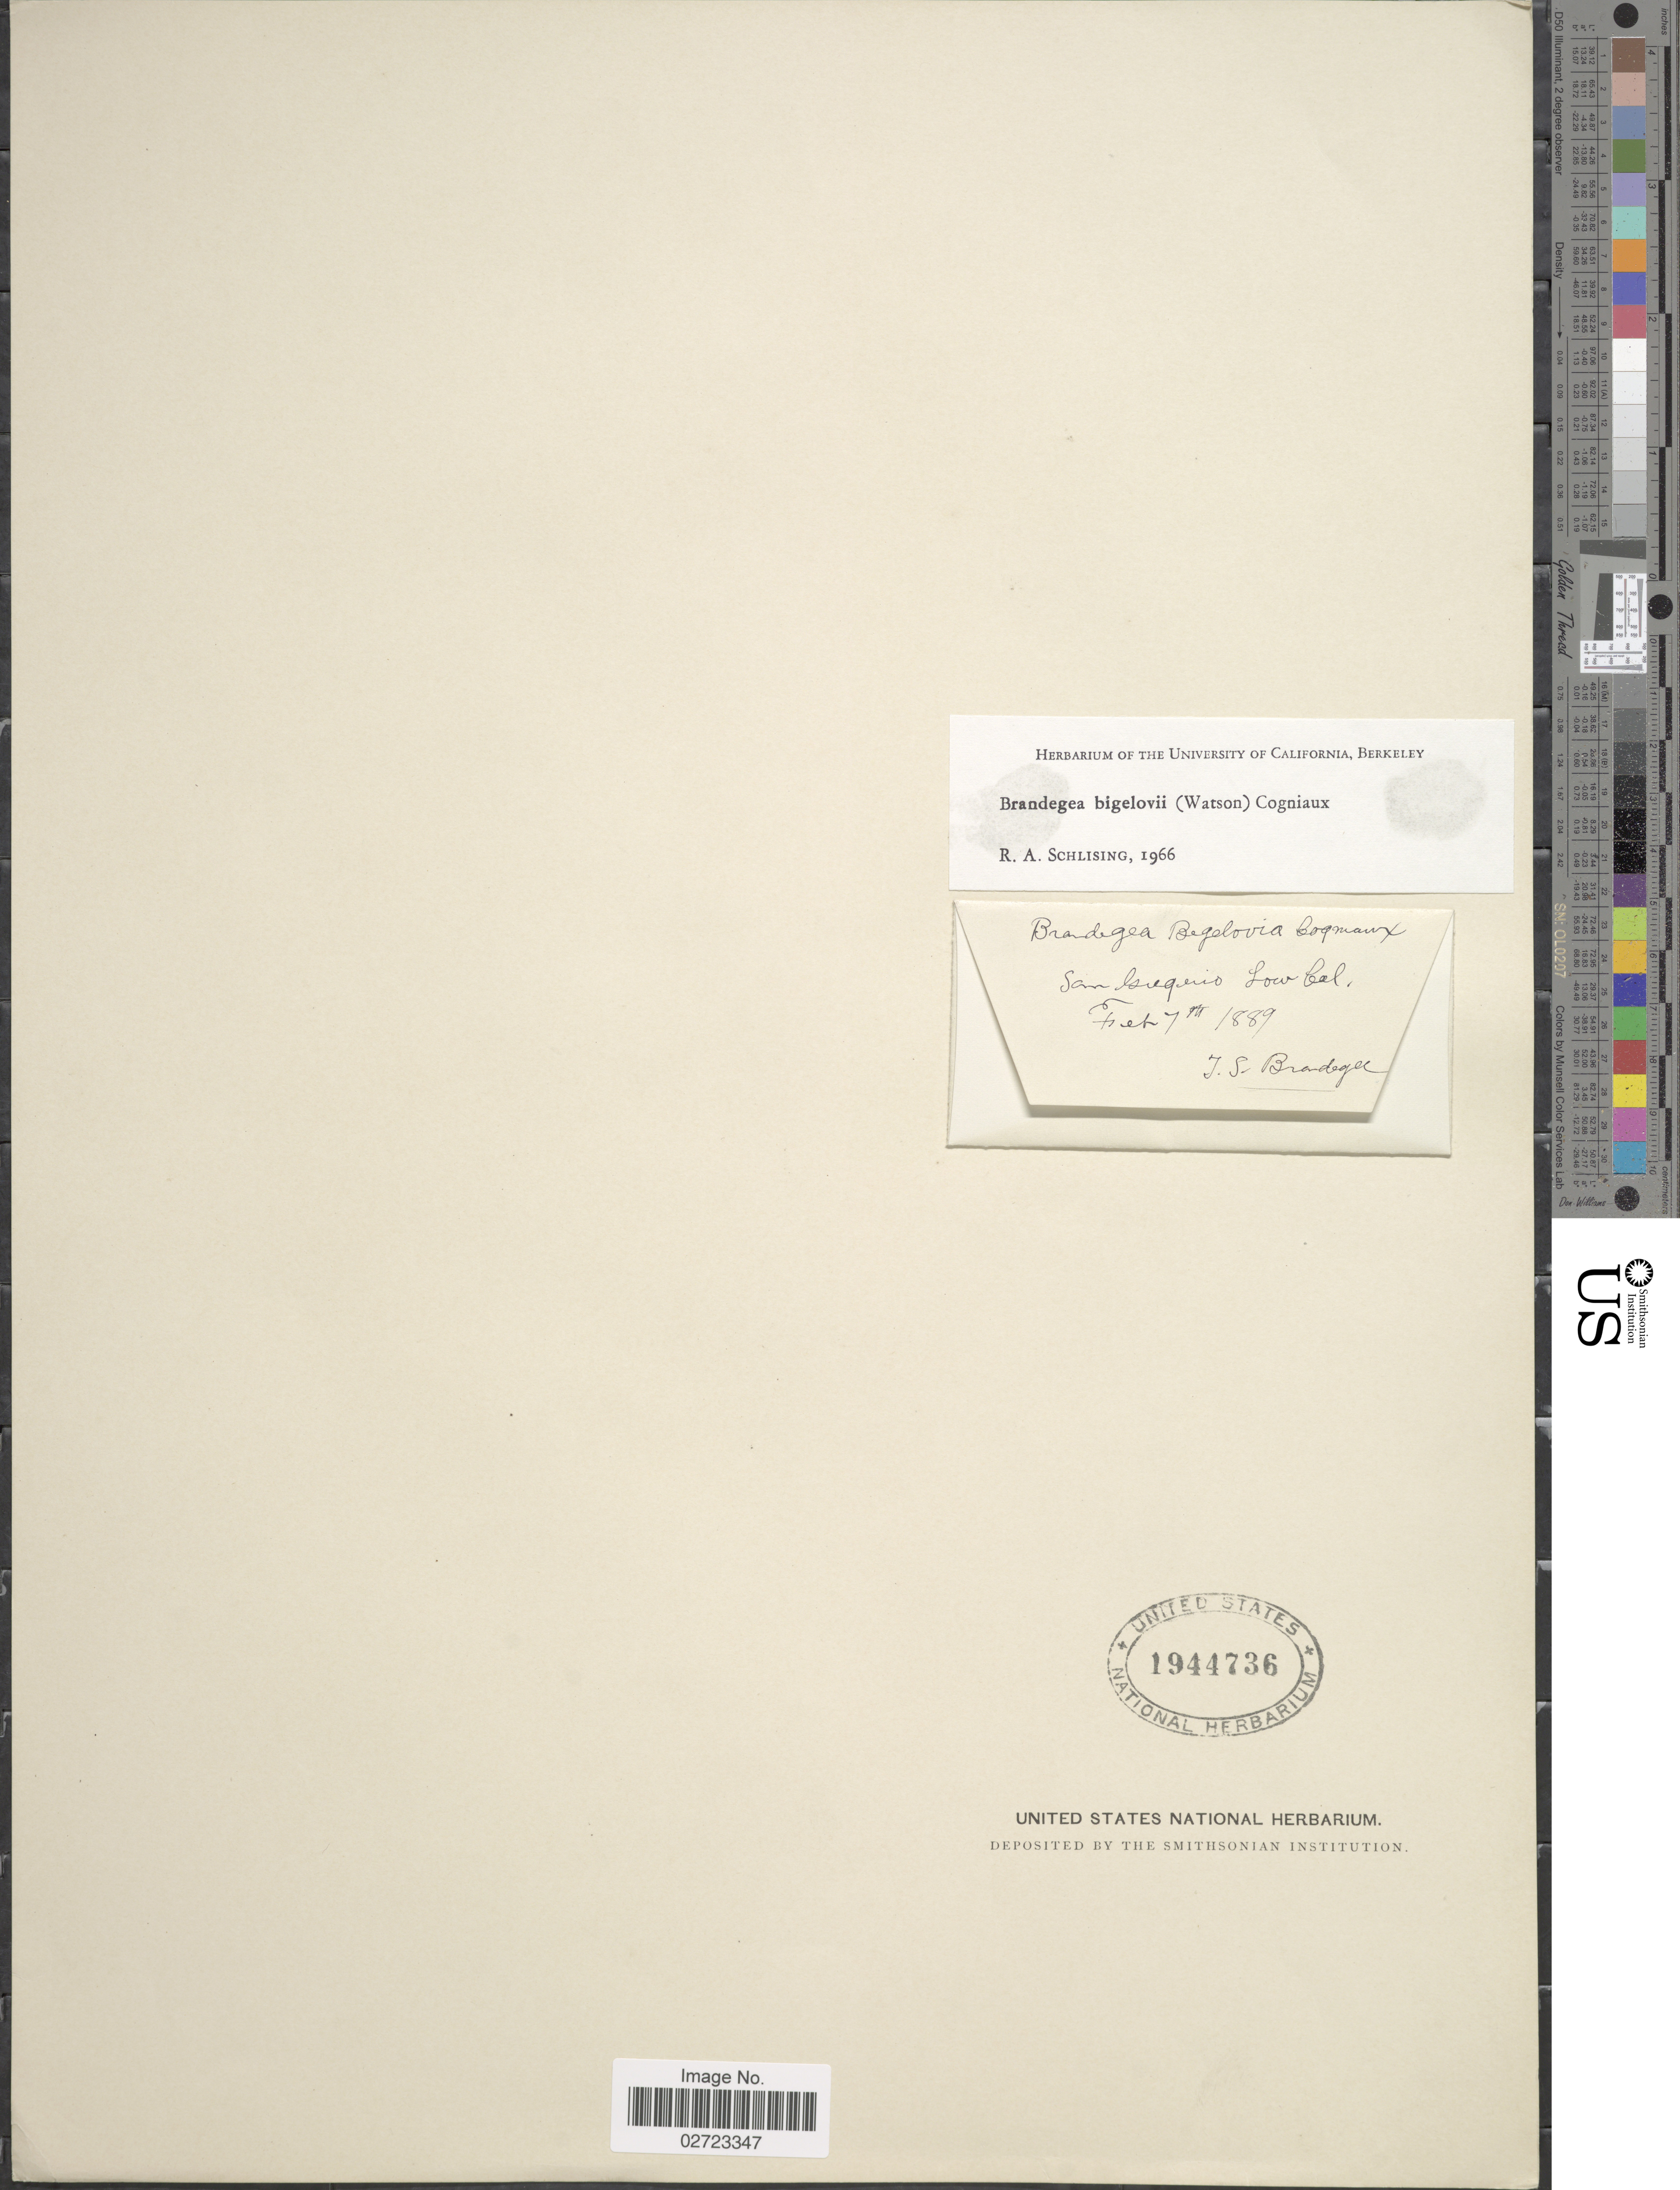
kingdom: Plantae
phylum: Tracheophyta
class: Magnoliopsida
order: Cucurbitales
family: Cucurbitaceae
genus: Brandegea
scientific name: Brandegea bigelovii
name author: (Watson) Cogn.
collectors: J. S. Brandegee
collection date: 1889-02-07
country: Mexico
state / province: Baja California Sur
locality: San Gregorio, Low Cal.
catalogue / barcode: US 1944736